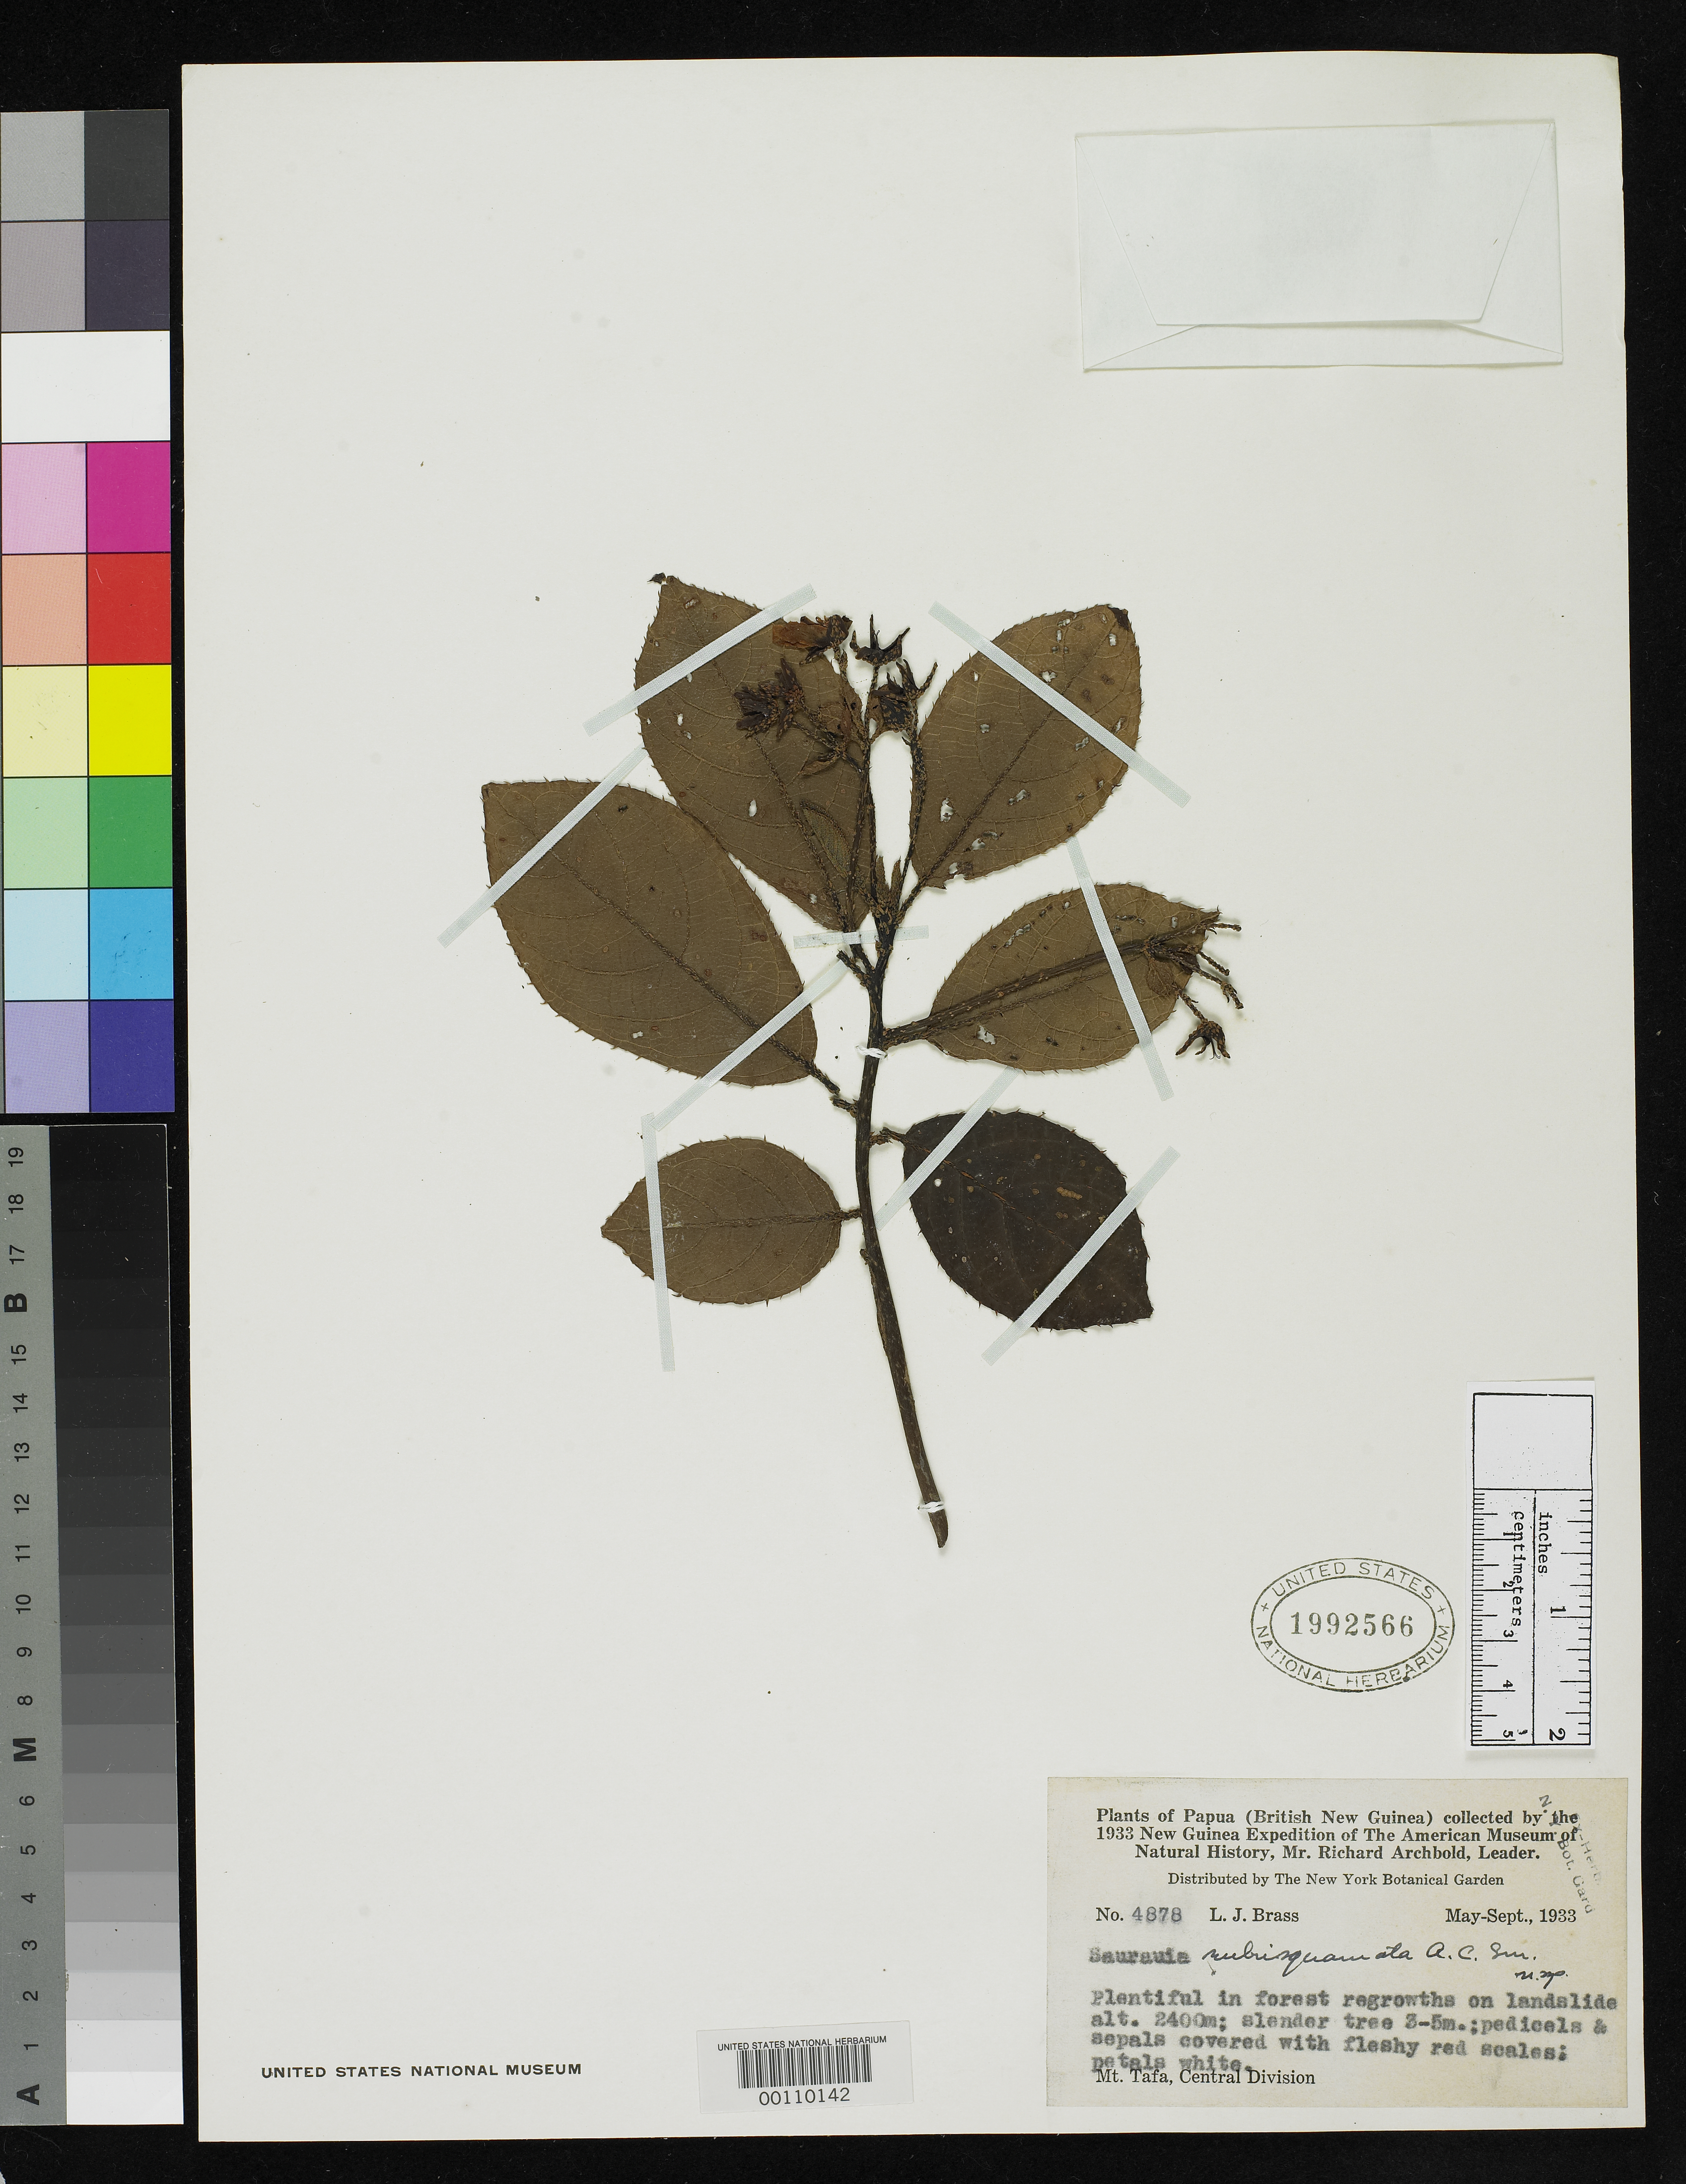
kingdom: Plantae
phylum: Tracheophyta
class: Magnoliopsida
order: Ericales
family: Actinidiaceae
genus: Saurauia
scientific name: Saurauia rubrisquamata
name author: A.C. Sm.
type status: Isotype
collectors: L. J. Brass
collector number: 4878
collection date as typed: May 1933 to -- Sep 1933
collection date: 1933-05/1933-09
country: Papua New Guinea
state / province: Central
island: New Guinea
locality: Mt. Tafa.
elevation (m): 2400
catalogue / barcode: US 1992566